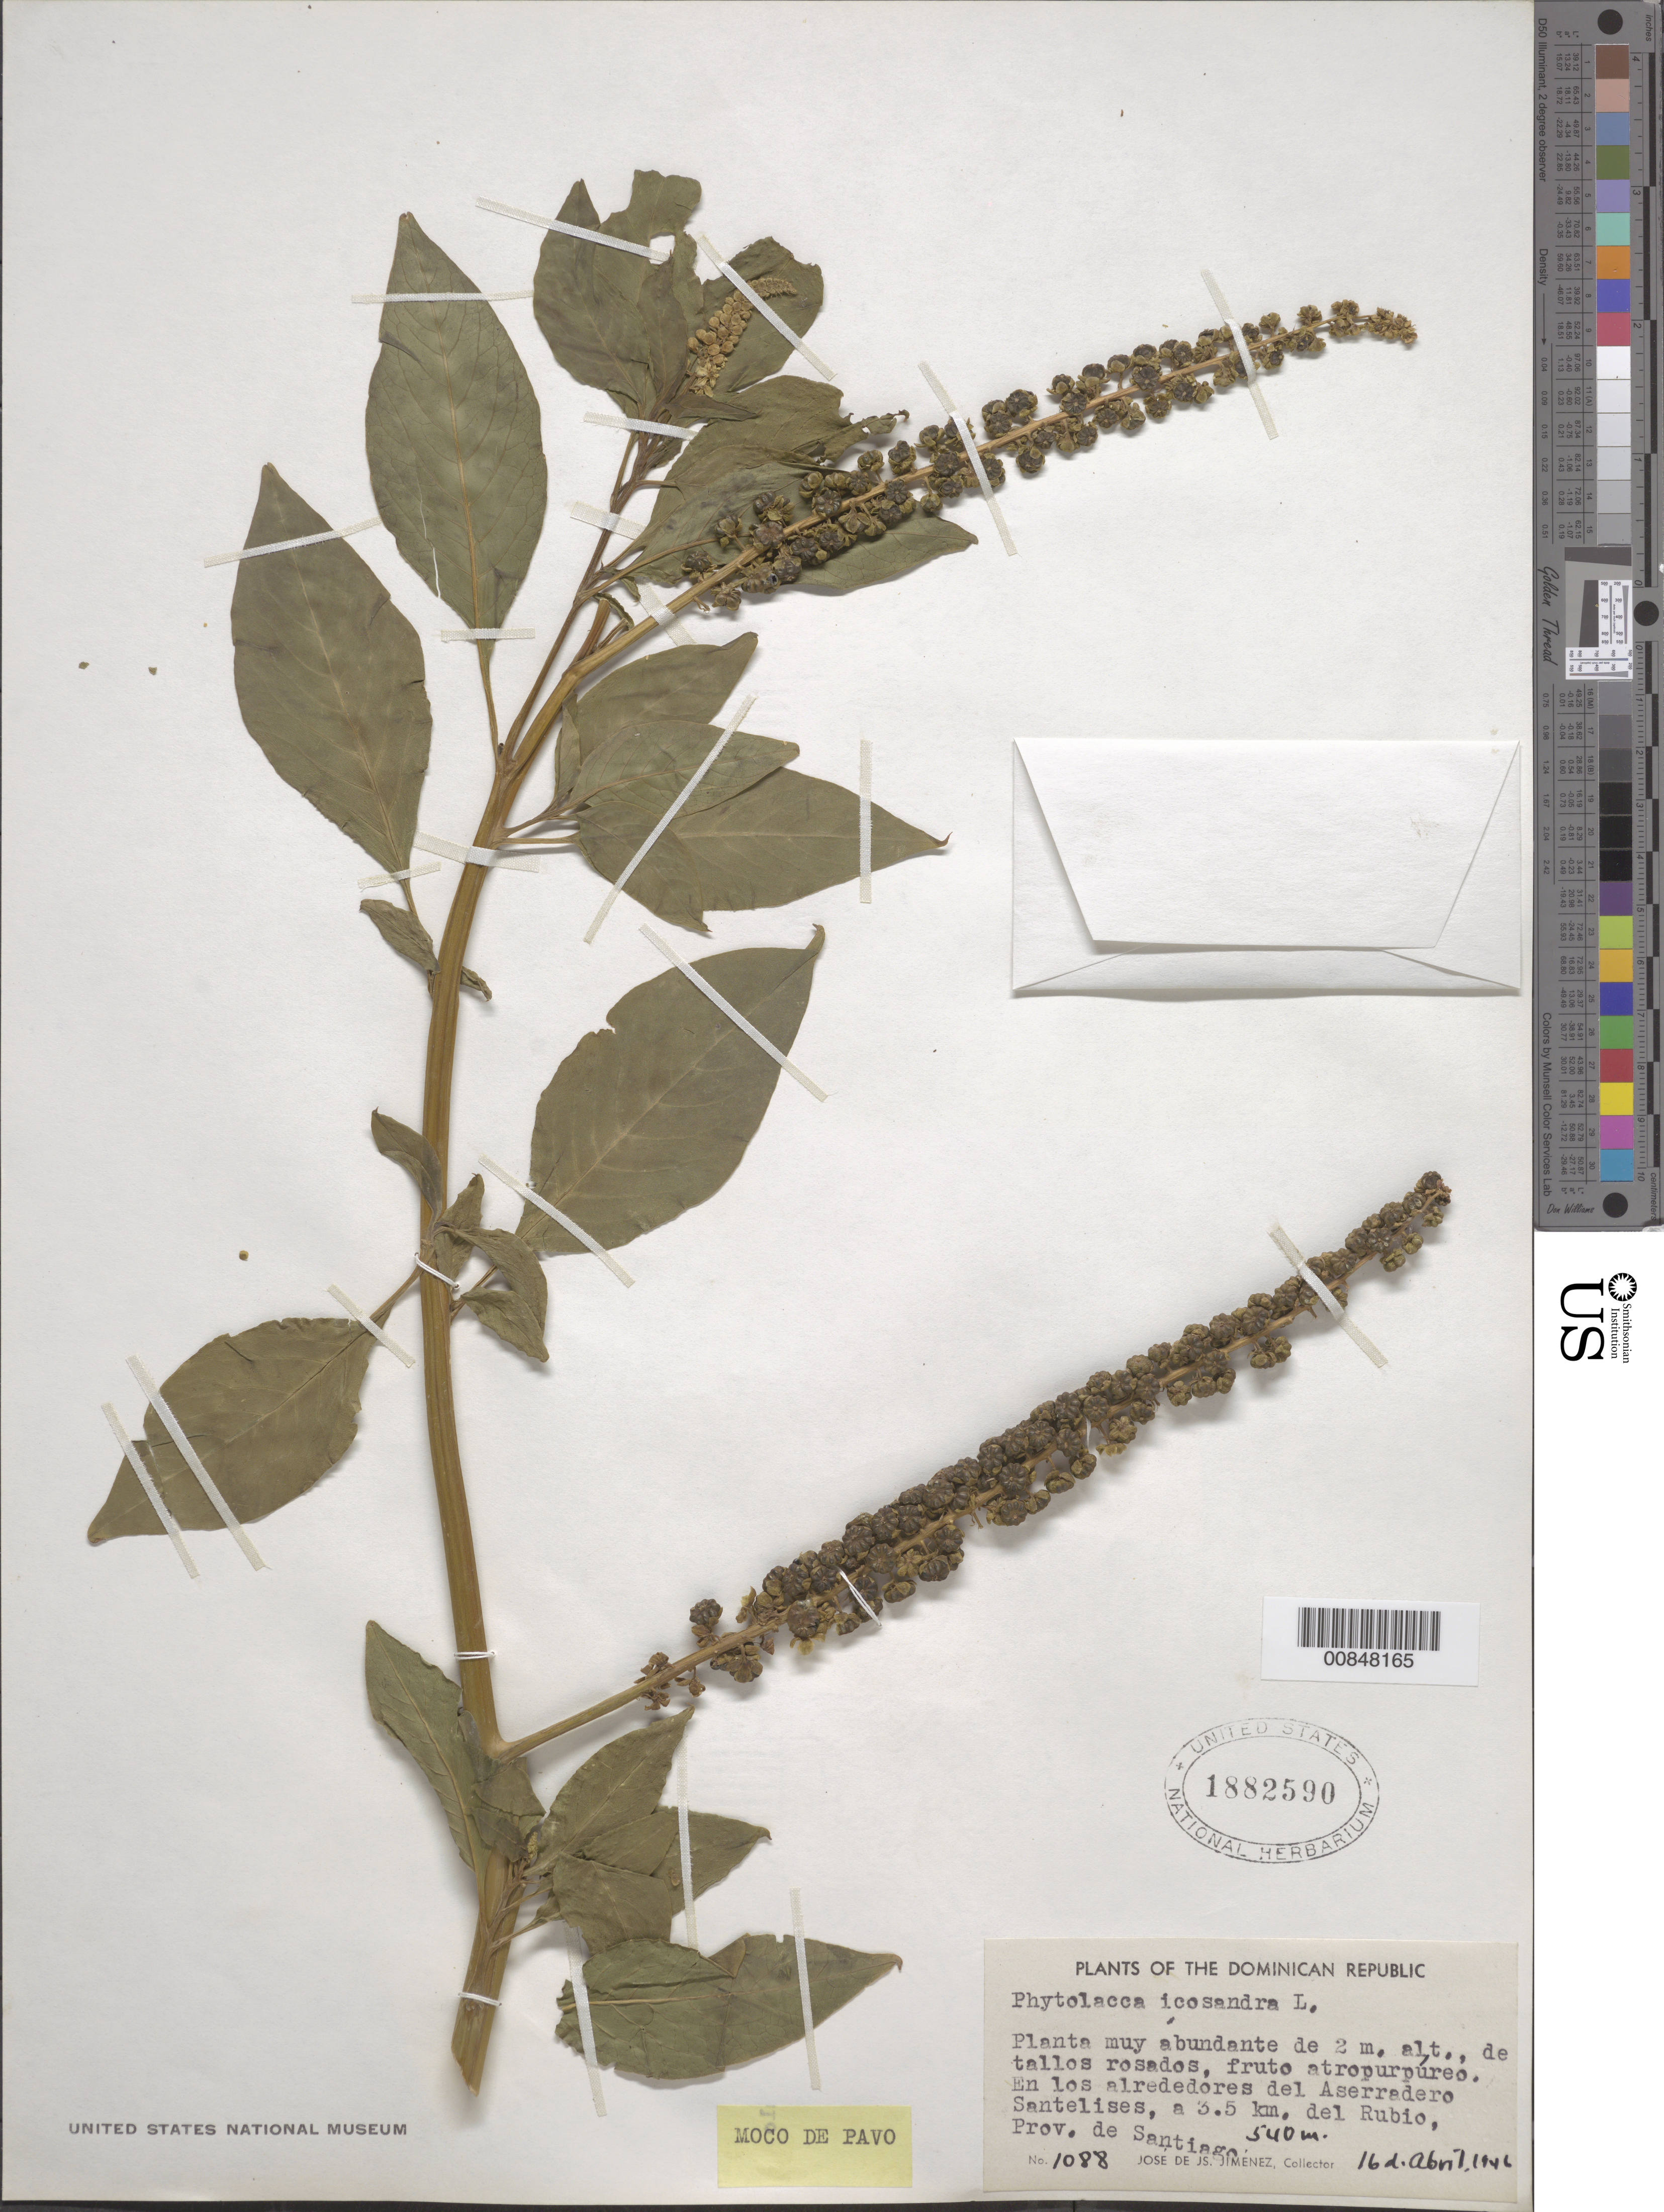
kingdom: Plantae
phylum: Tracheophyta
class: Magnoliopsida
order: Caryophyllales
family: Phytolaccaceae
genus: Phytolacca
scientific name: Phytolacca icosandra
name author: L.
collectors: J. J. Jiménez Almonte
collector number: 1088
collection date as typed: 16 Apr 1946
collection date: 1946-04-16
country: Dominican Republic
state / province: Santiago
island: Hispaniola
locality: Alrededores del Aserradero Santelises, a 3.5 km. del Rubio.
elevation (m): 540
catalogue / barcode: US 1882590